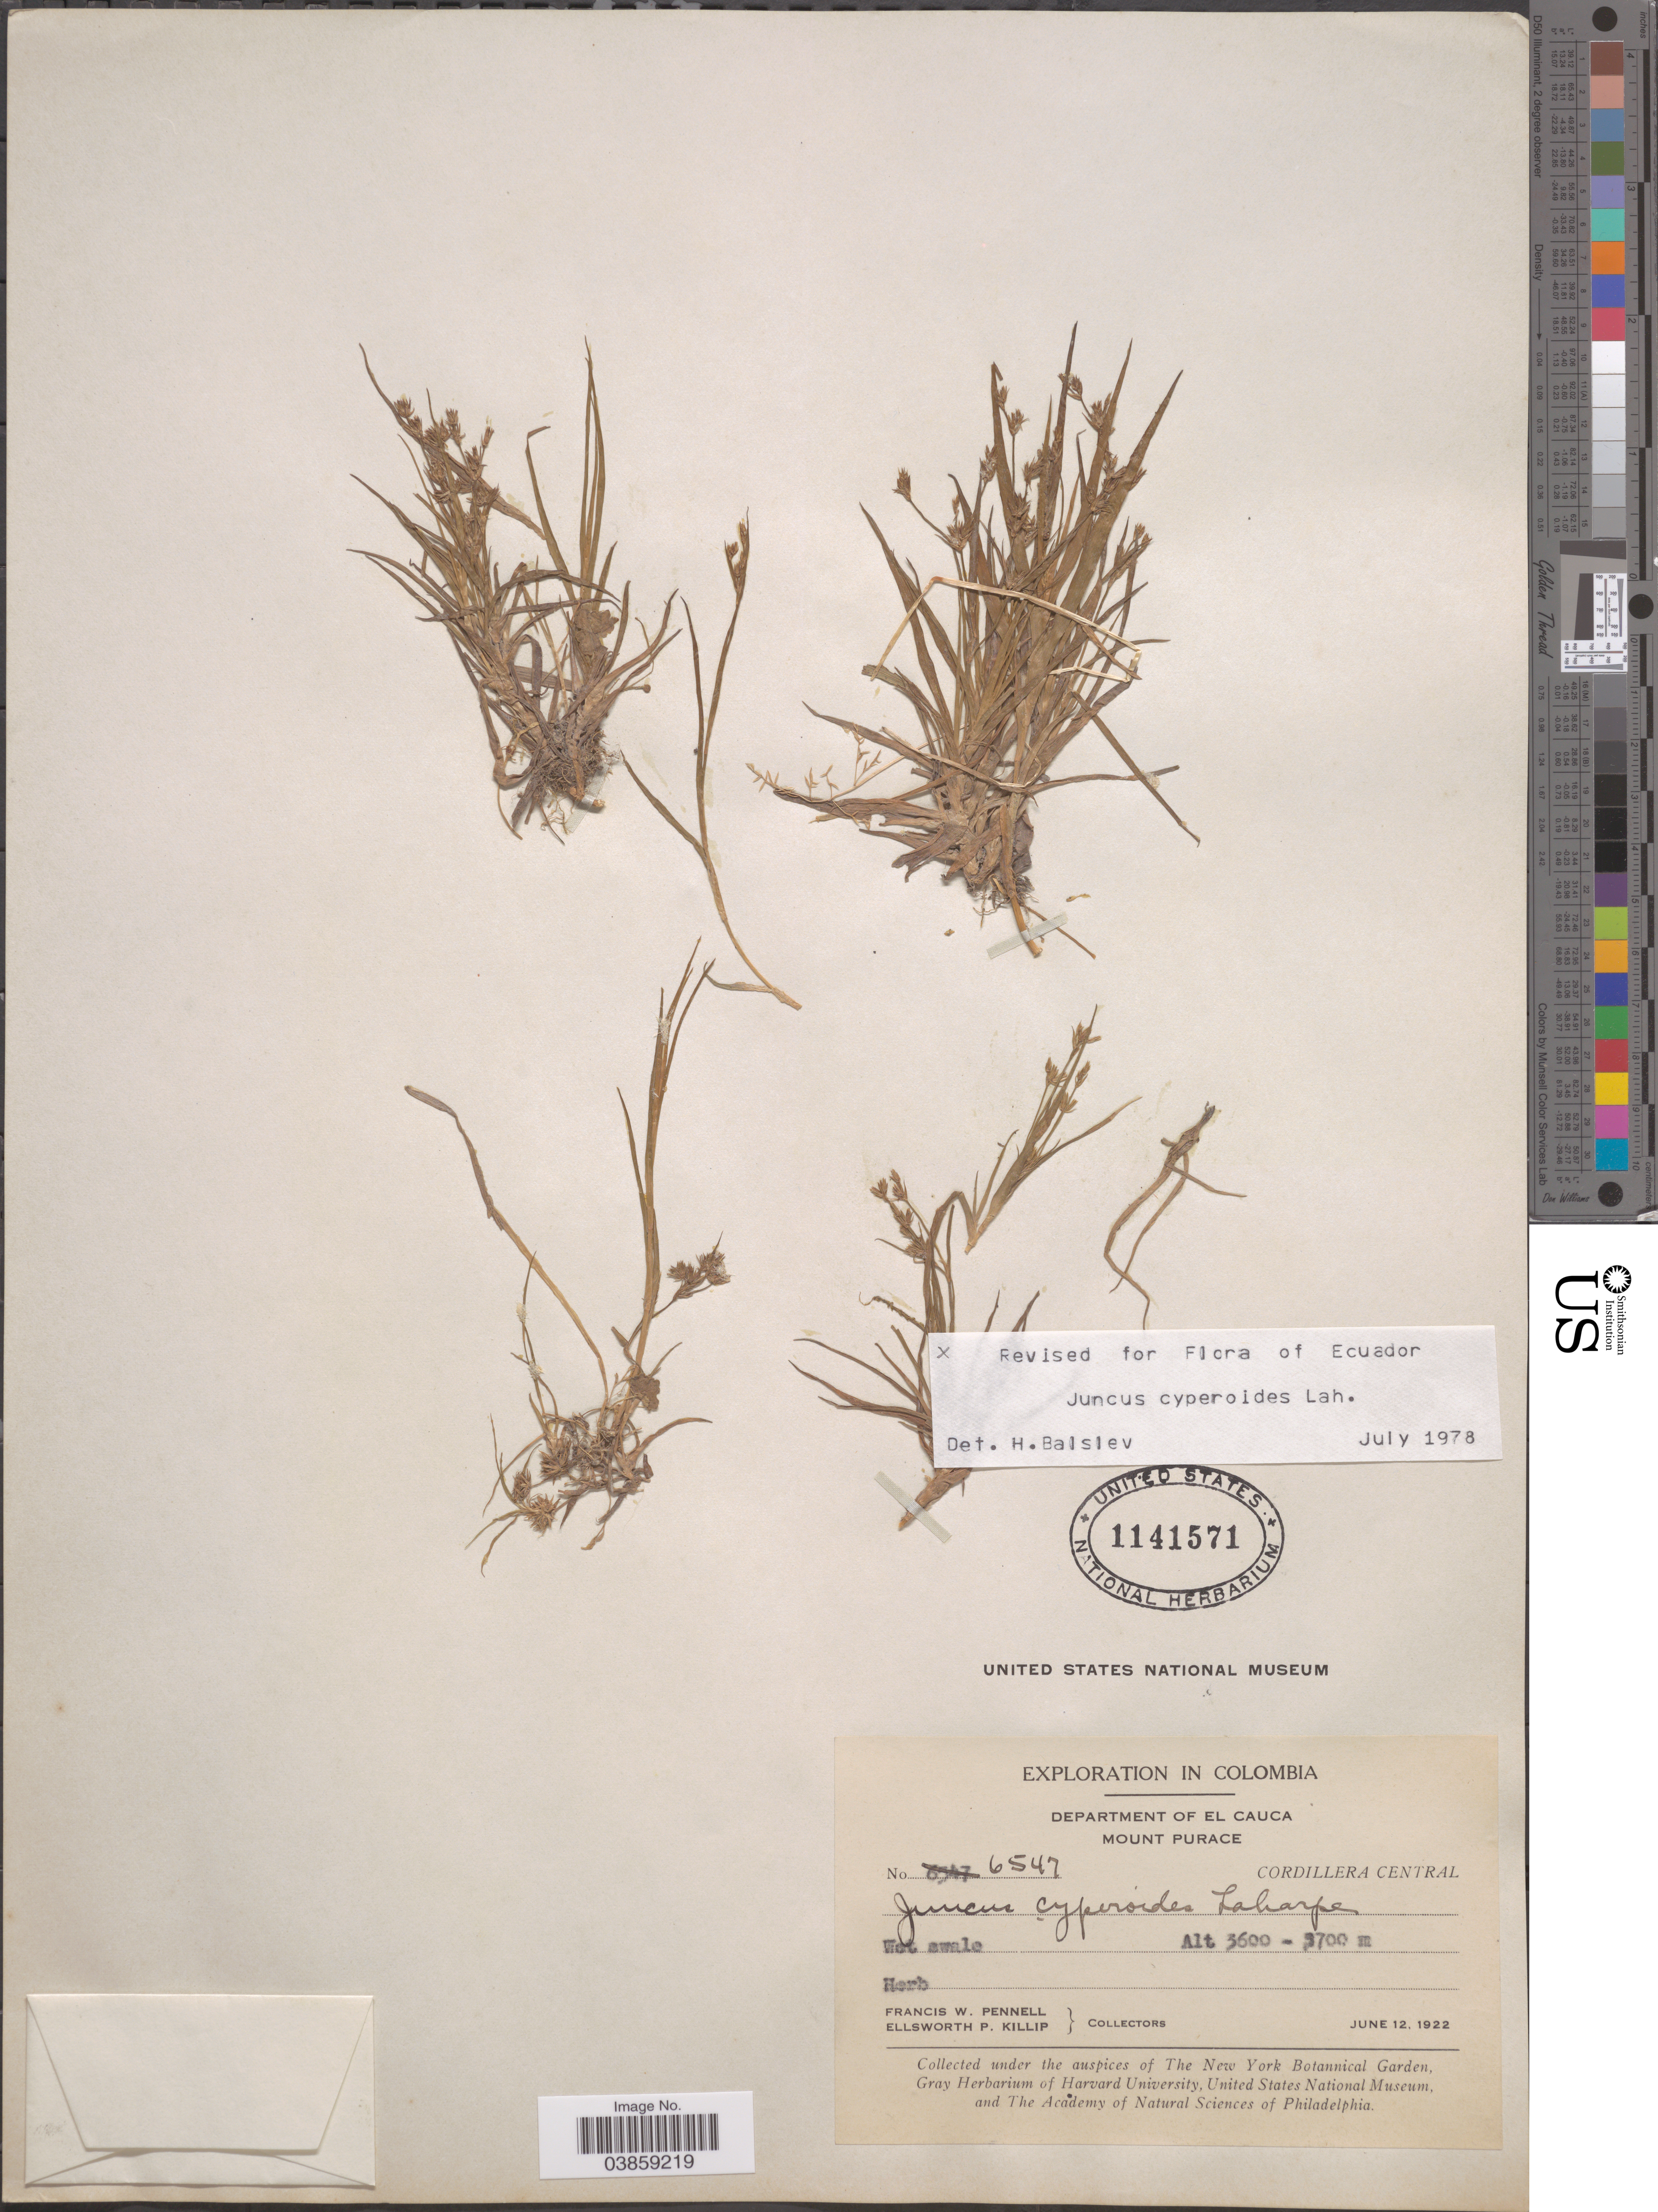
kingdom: Plantae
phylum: Tracheophyta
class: Liliopsida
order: Poales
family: Juncaceae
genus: Juncus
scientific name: Juncus cyperoides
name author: Laharpe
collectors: F. W. Pennell & E. P. Killip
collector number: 6547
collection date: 1922-06-12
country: Colombia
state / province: Cauca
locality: Department of El Cauca. Mount Purace. Cordillera Central.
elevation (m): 3600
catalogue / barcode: US 1141571